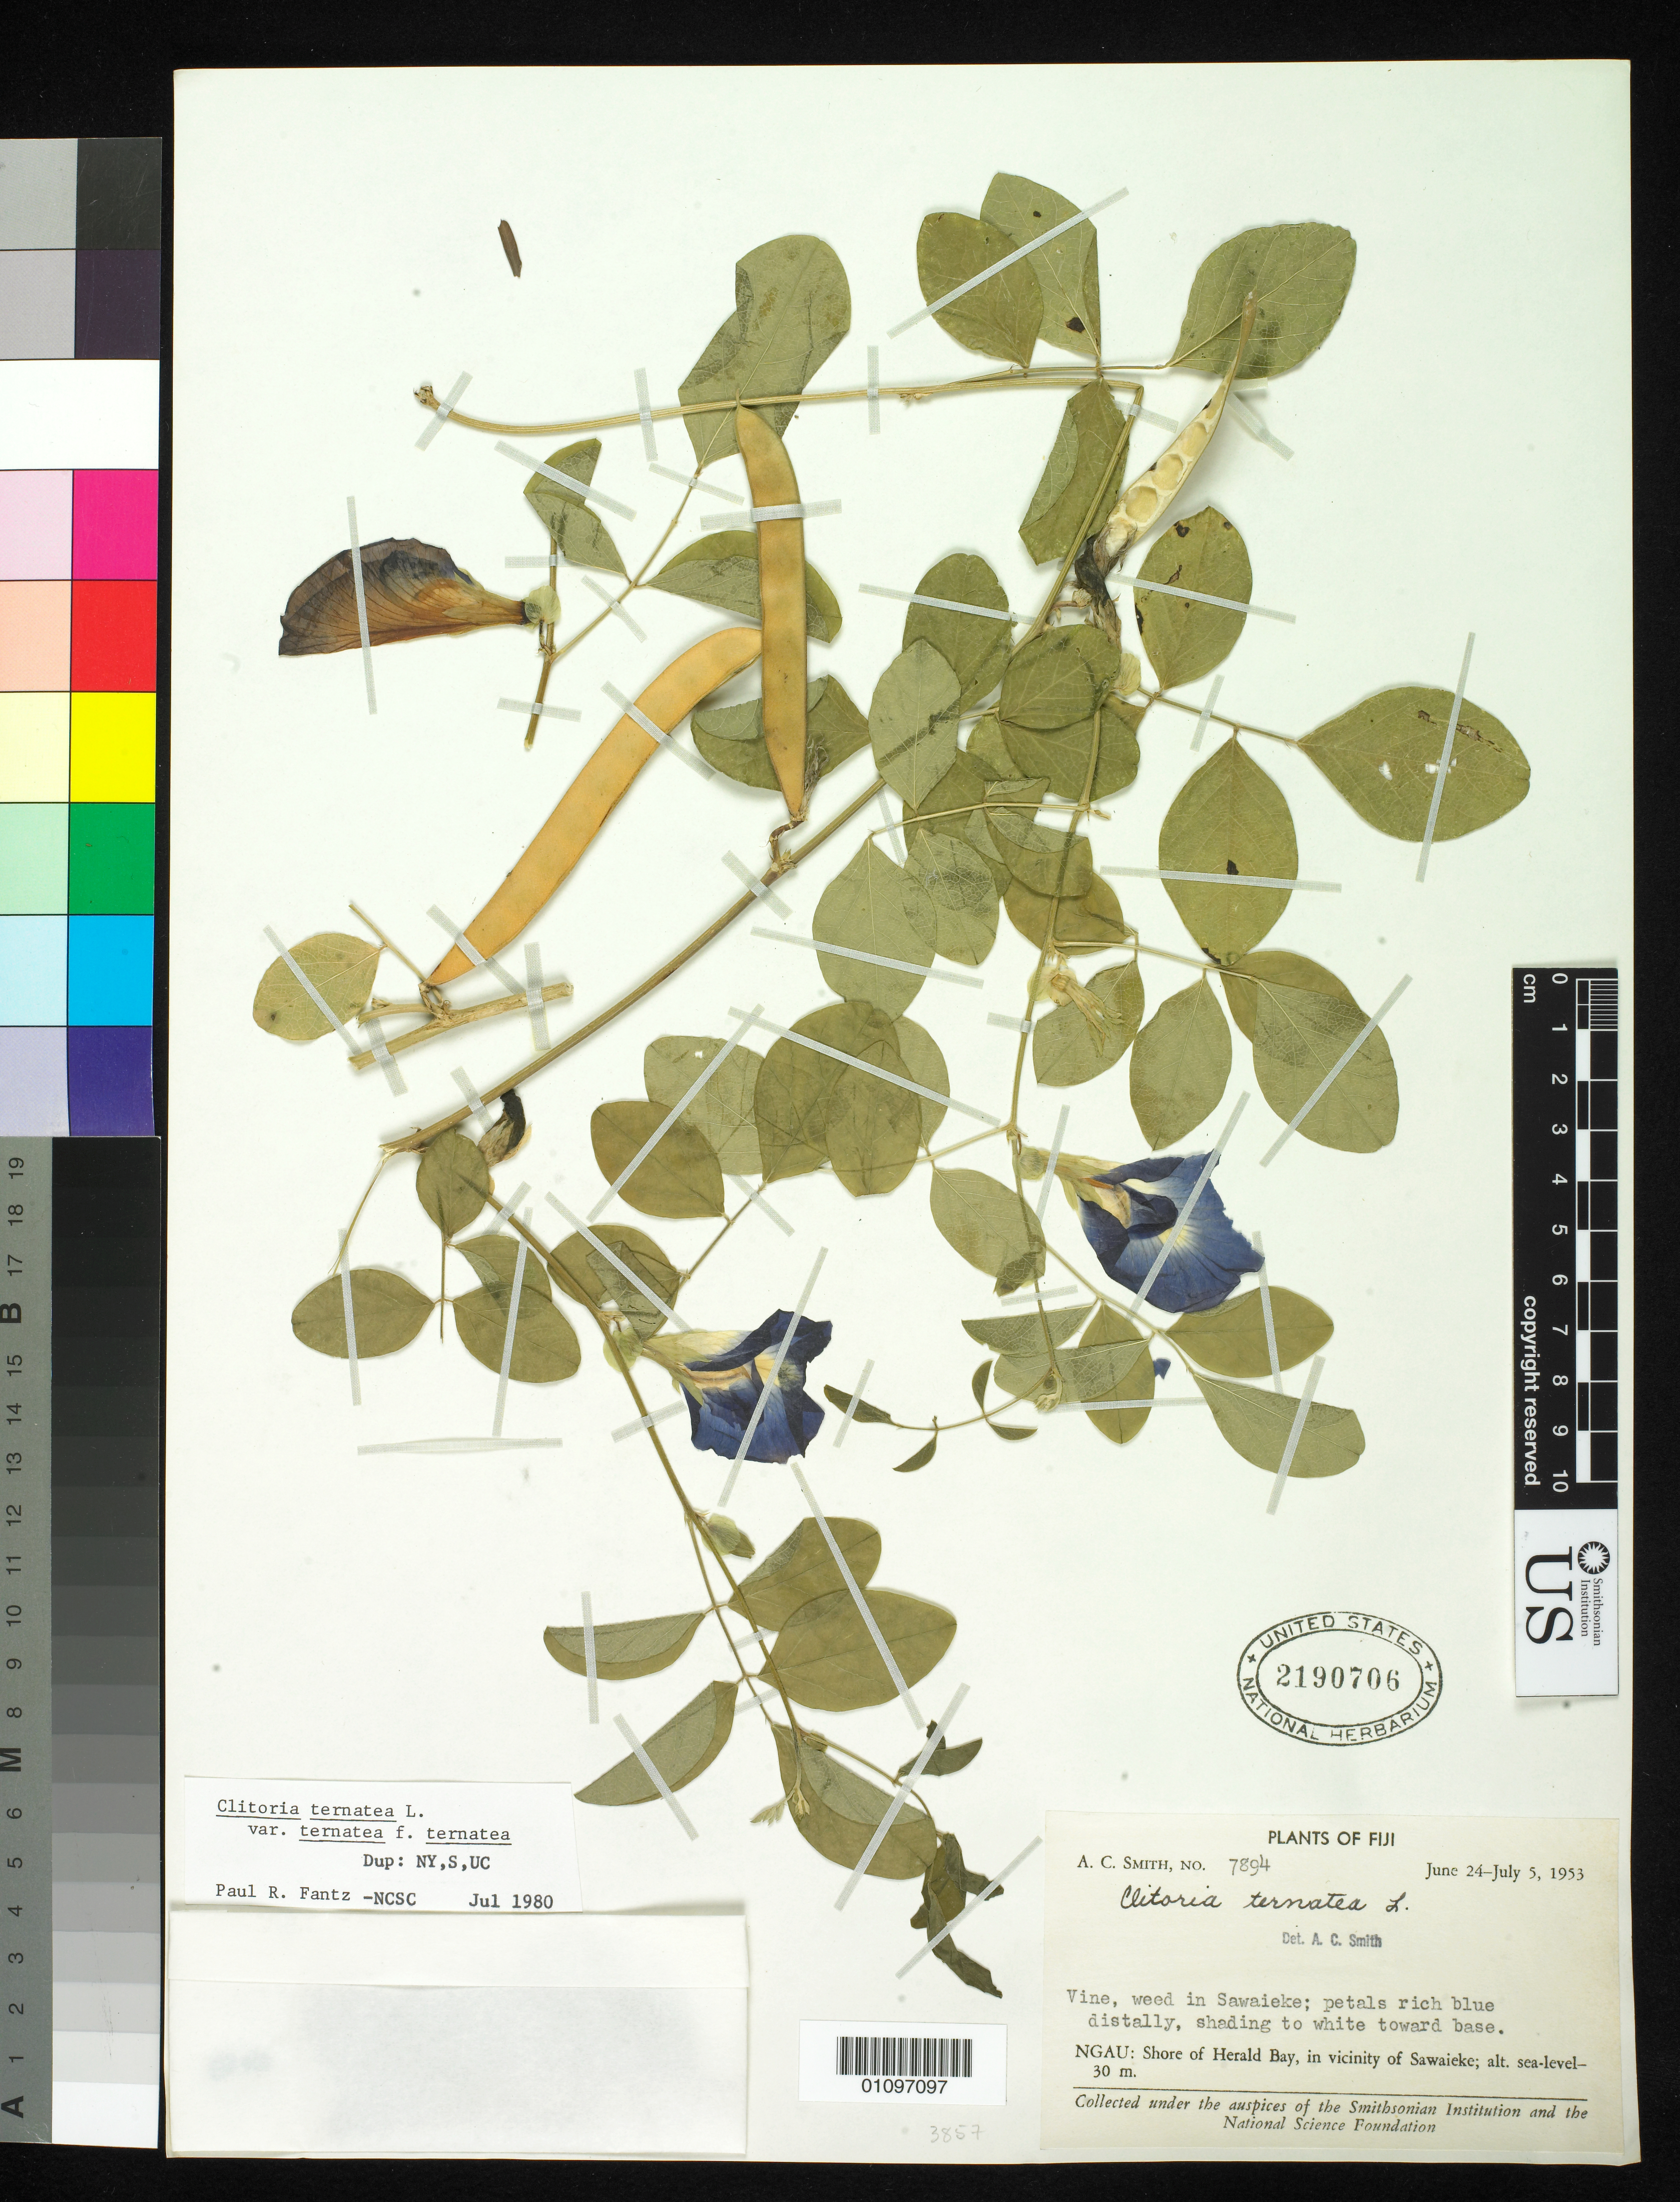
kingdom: Plantae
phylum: Tracheophyta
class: Magnoliopsida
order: Fabales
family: Fabaceae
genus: Clitoria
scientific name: Clitoria ternatea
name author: L.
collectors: A. C. Smith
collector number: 7894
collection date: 1953-06-24/1953-07-05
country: Fiji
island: Gau [Ngau]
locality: Shore of Herald Bay, in vicinity of Sawaieke.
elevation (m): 0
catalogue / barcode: US 2190706